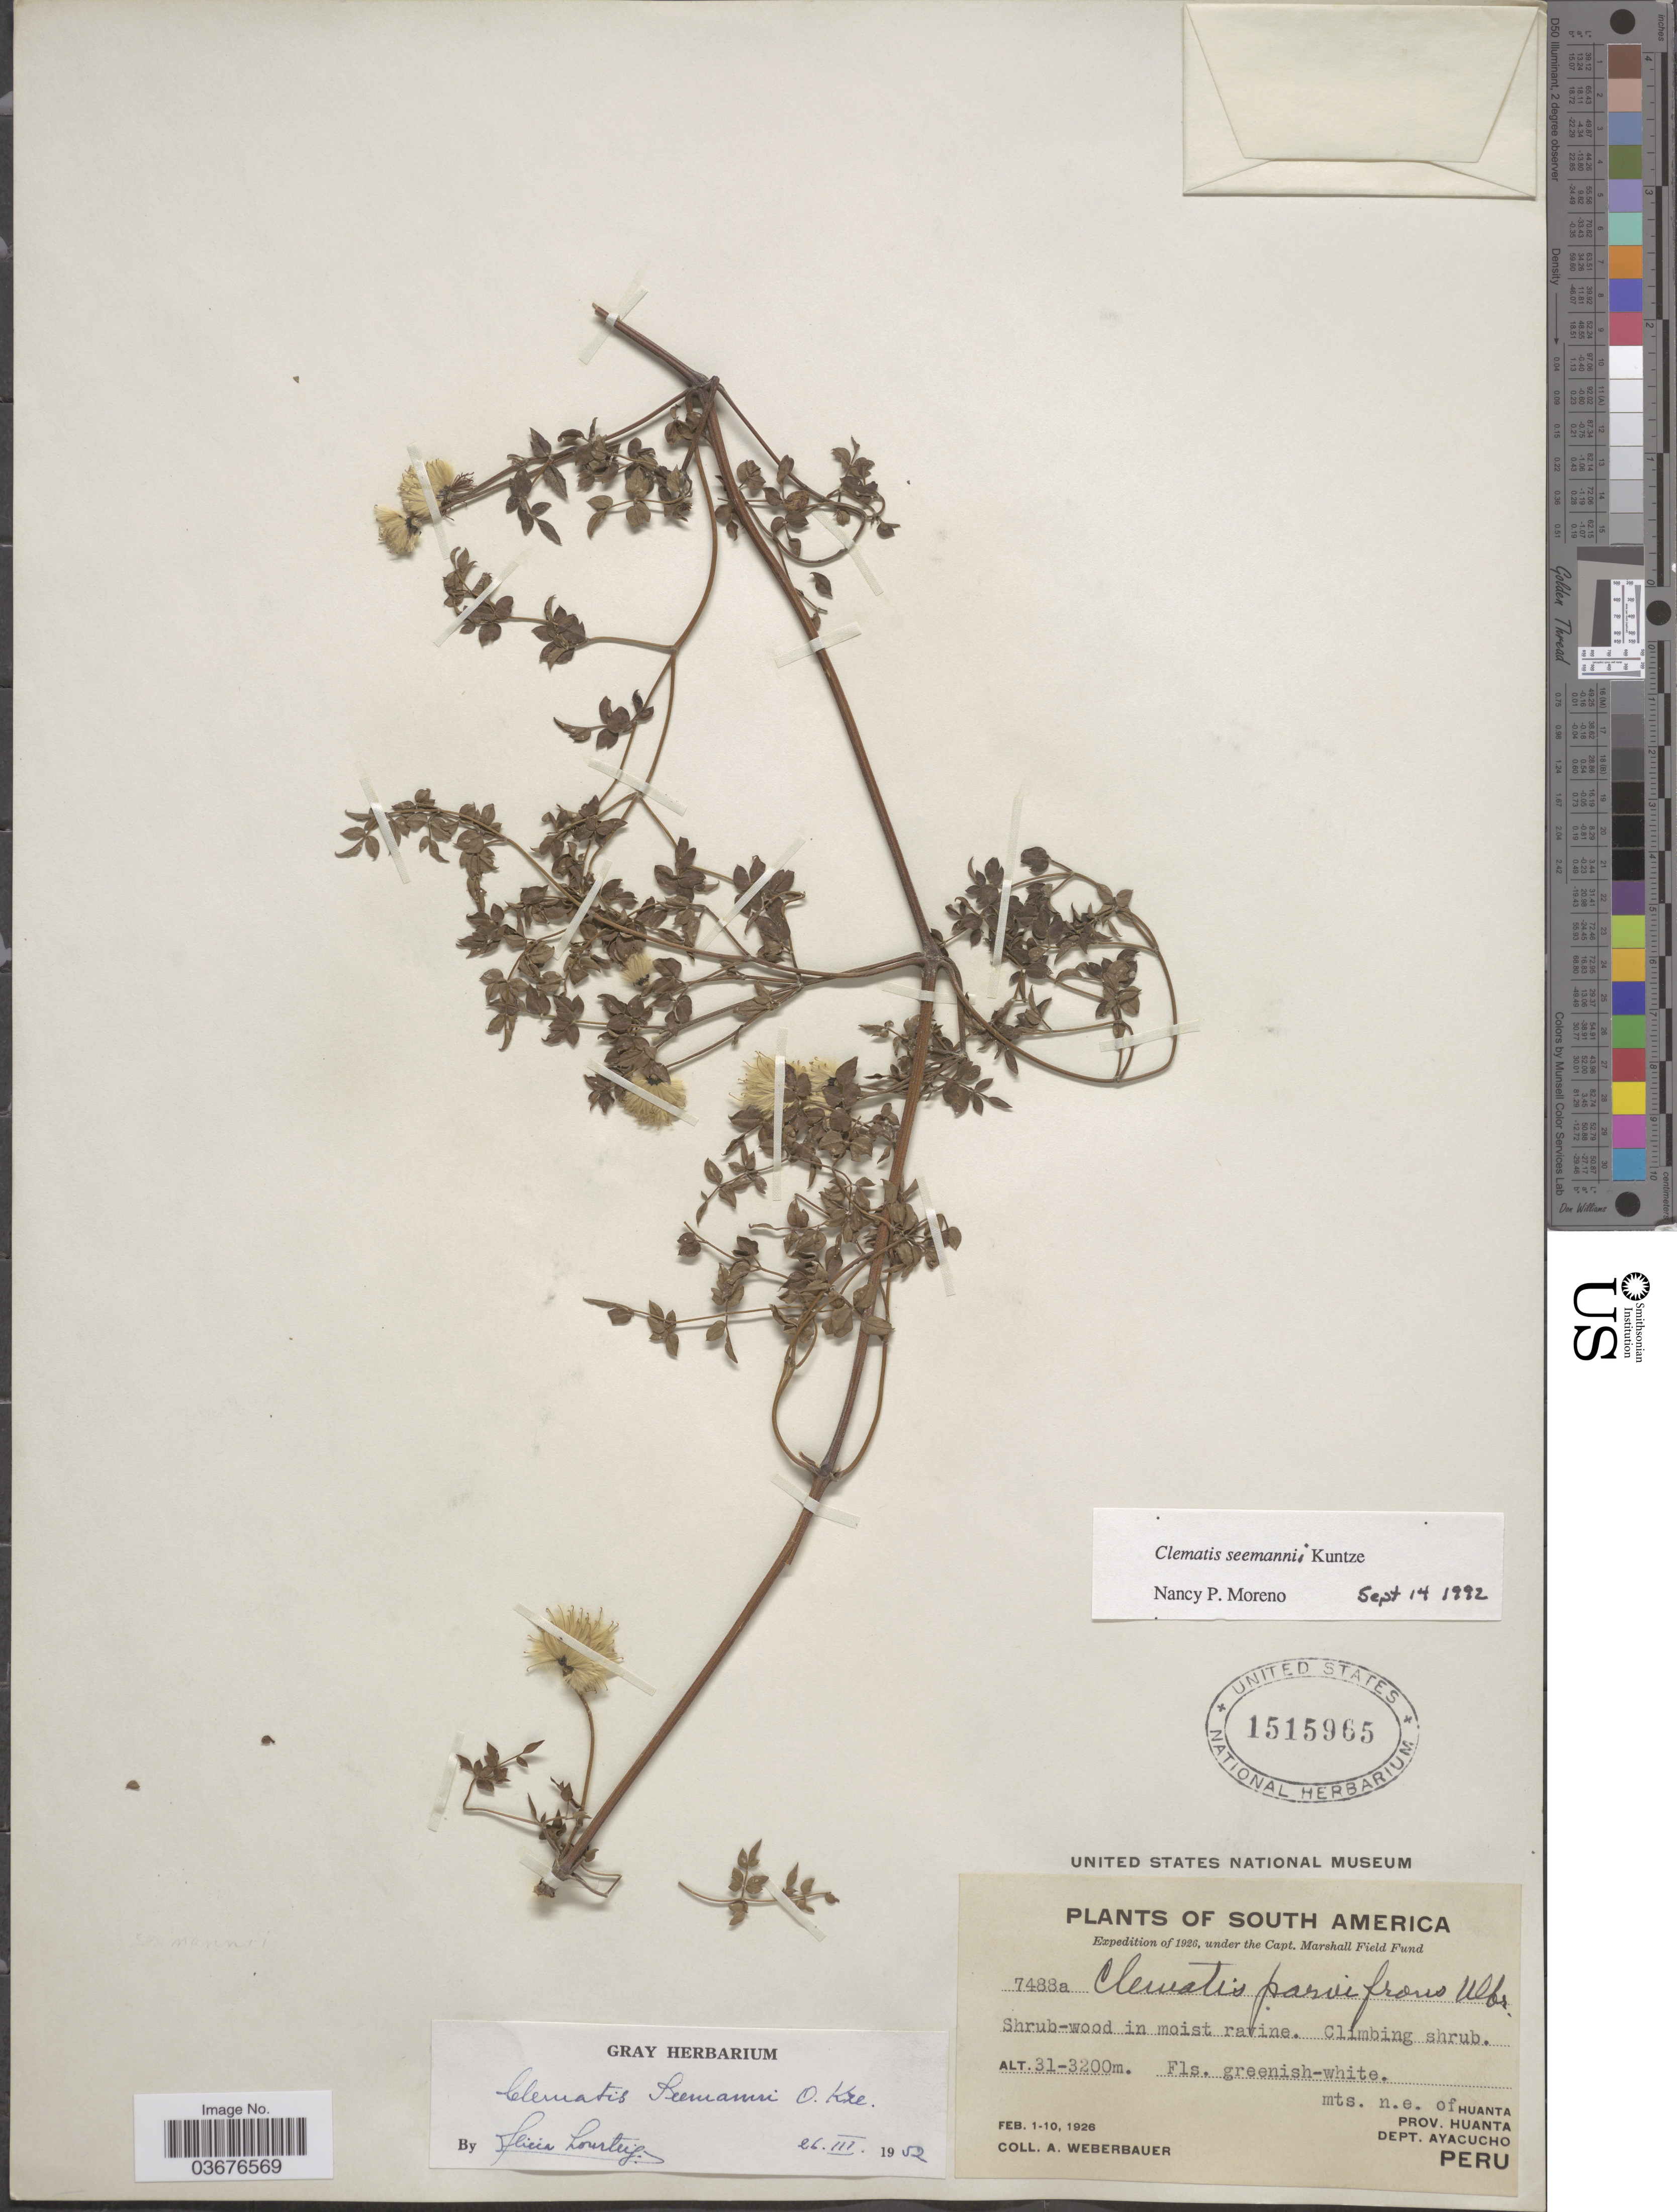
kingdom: Plantae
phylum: Tracheophyta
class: Magnoliopsida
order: Ranunculales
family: Ranunculaceae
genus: Clematis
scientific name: Clematis seemannii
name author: Kuntze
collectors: A. Weberbauer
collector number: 7488a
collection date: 1926-02-01/1926-02-10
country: Peru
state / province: Ayacucho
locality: South America. Mts. n.e. of Huanta. Prov Huanta. Dept. Ayacucho.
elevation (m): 3100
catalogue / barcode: US 1515965